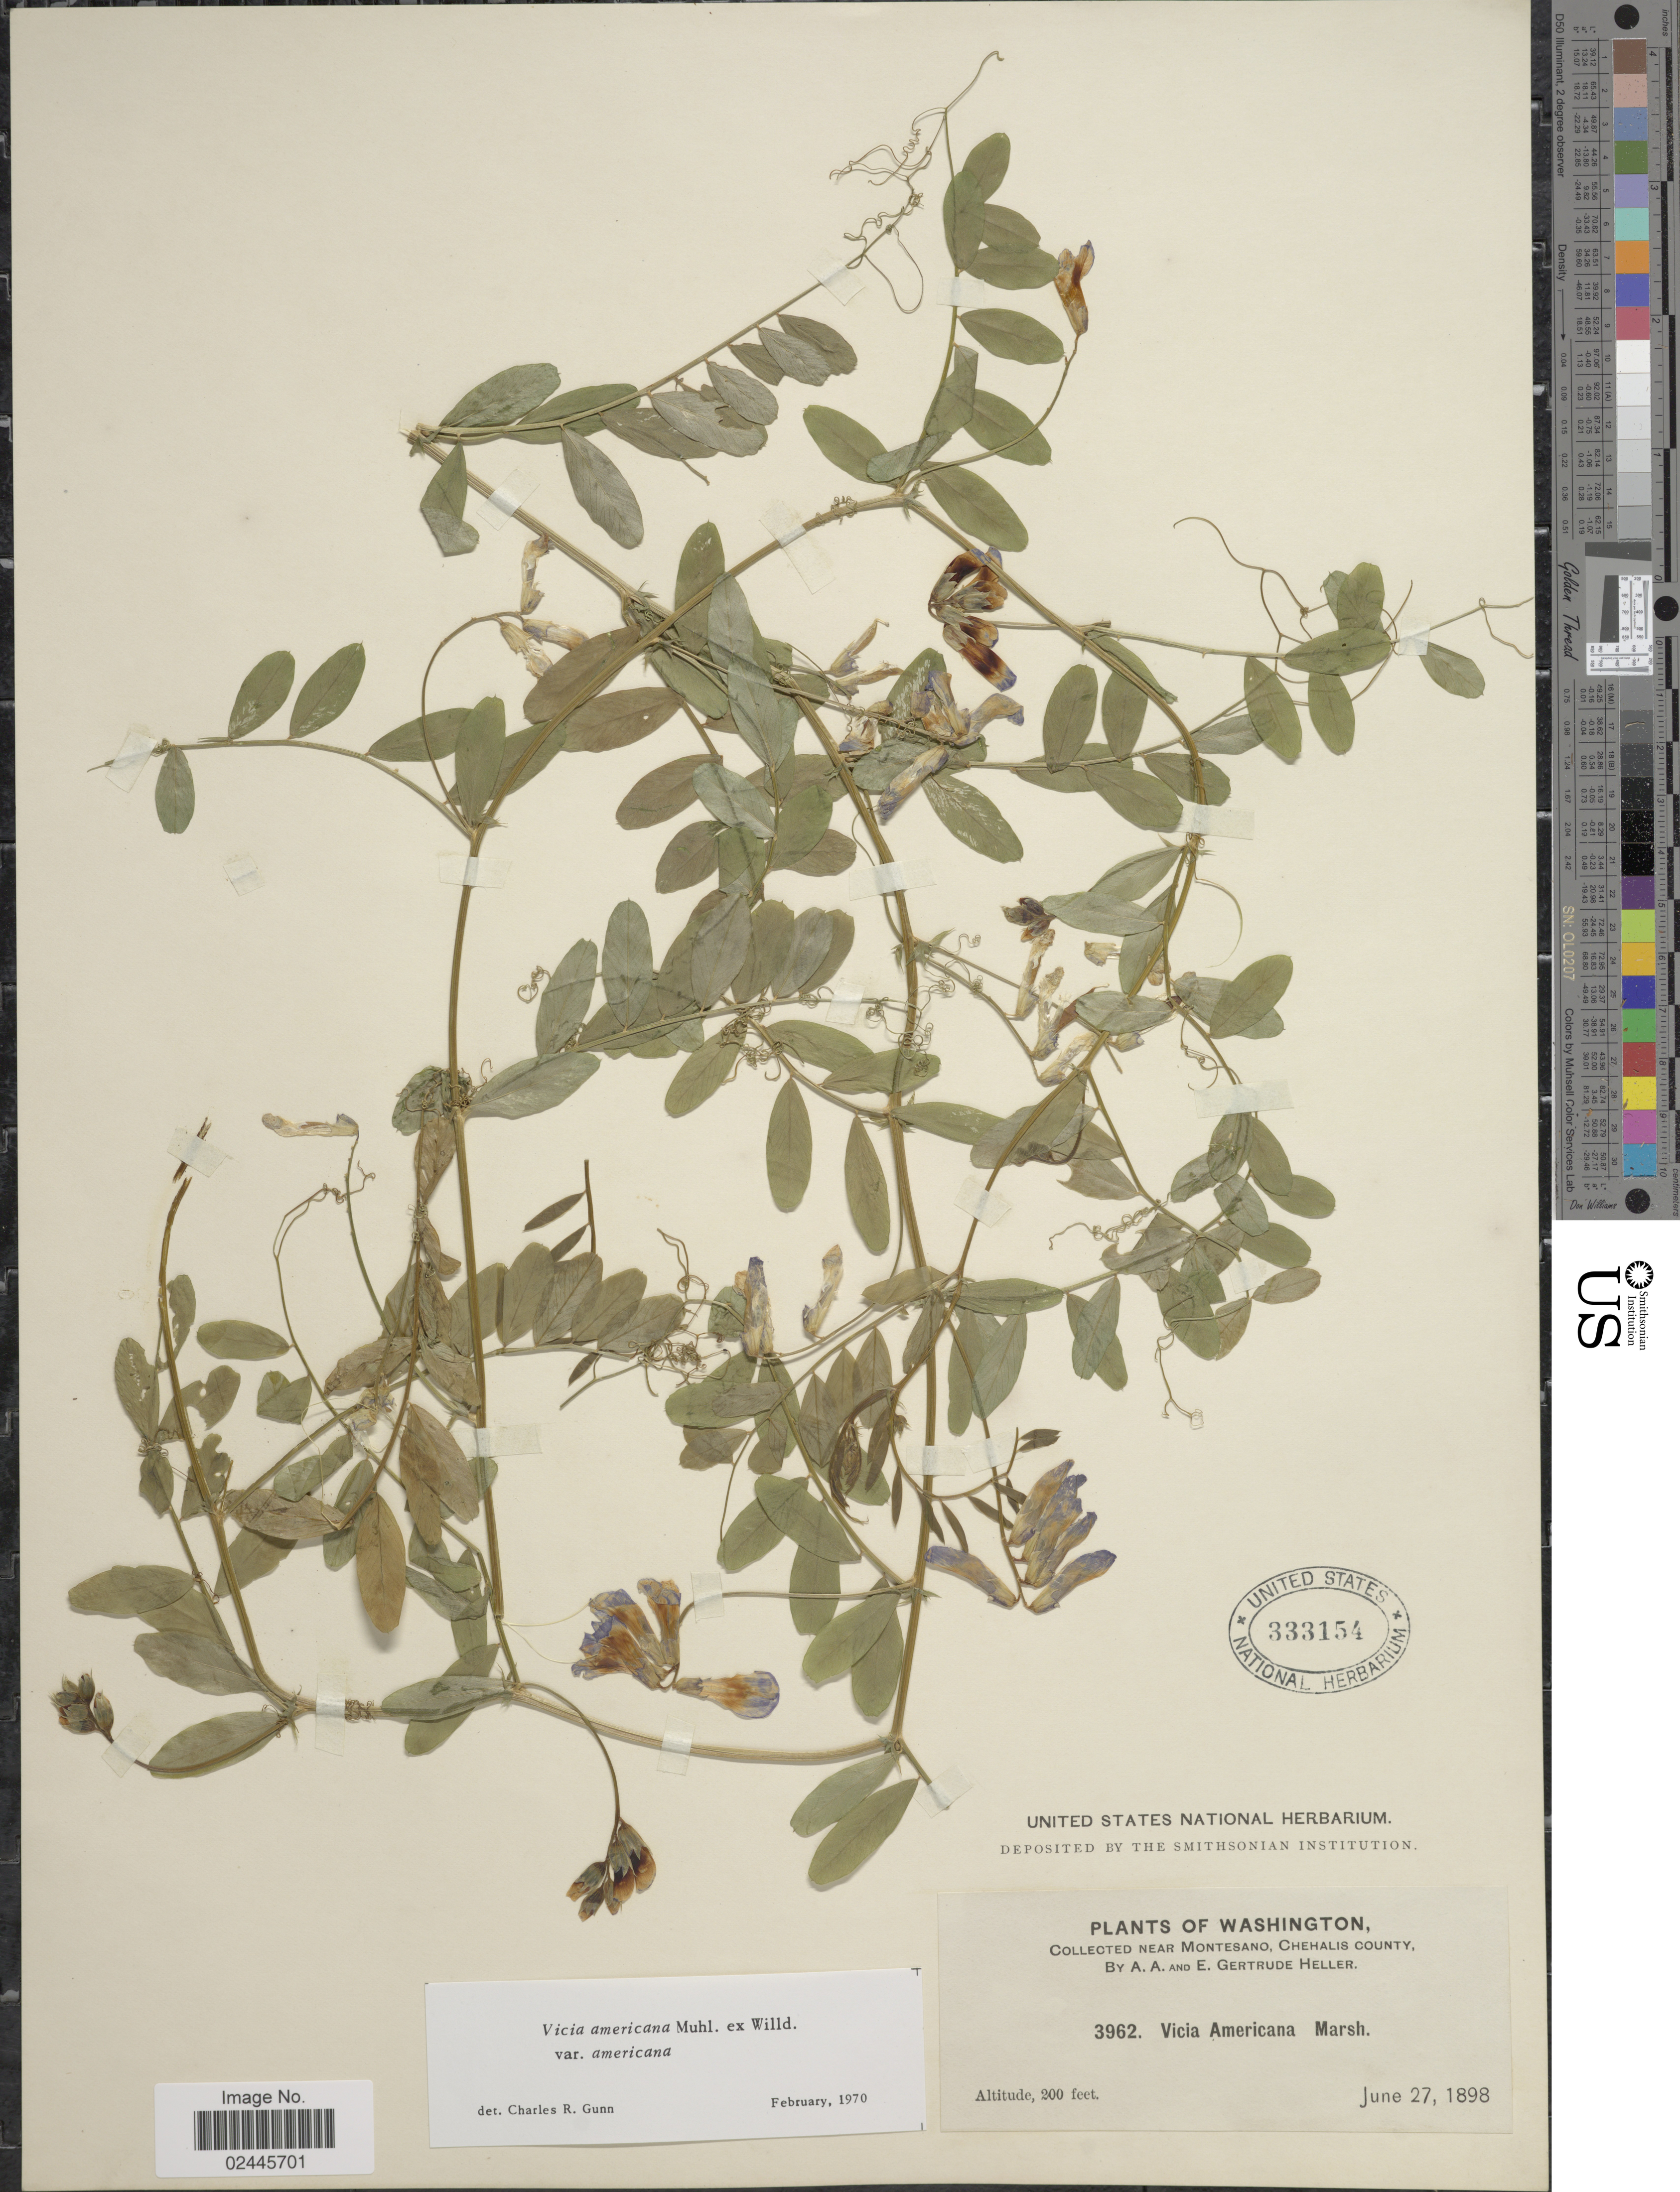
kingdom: Plantae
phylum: Tracheophyta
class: Magnoliopsida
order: Fabales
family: Fabaceae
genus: Vicia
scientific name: Vicia americana var. americana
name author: Muhl. ex Willd.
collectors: A. A. Heller & E. Gertrude Heller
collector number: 3962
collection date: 1898-06-27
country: United States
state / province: Washington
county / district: Grays Harbor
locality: Near Montesano ,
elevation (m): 61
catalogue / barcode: US 333154